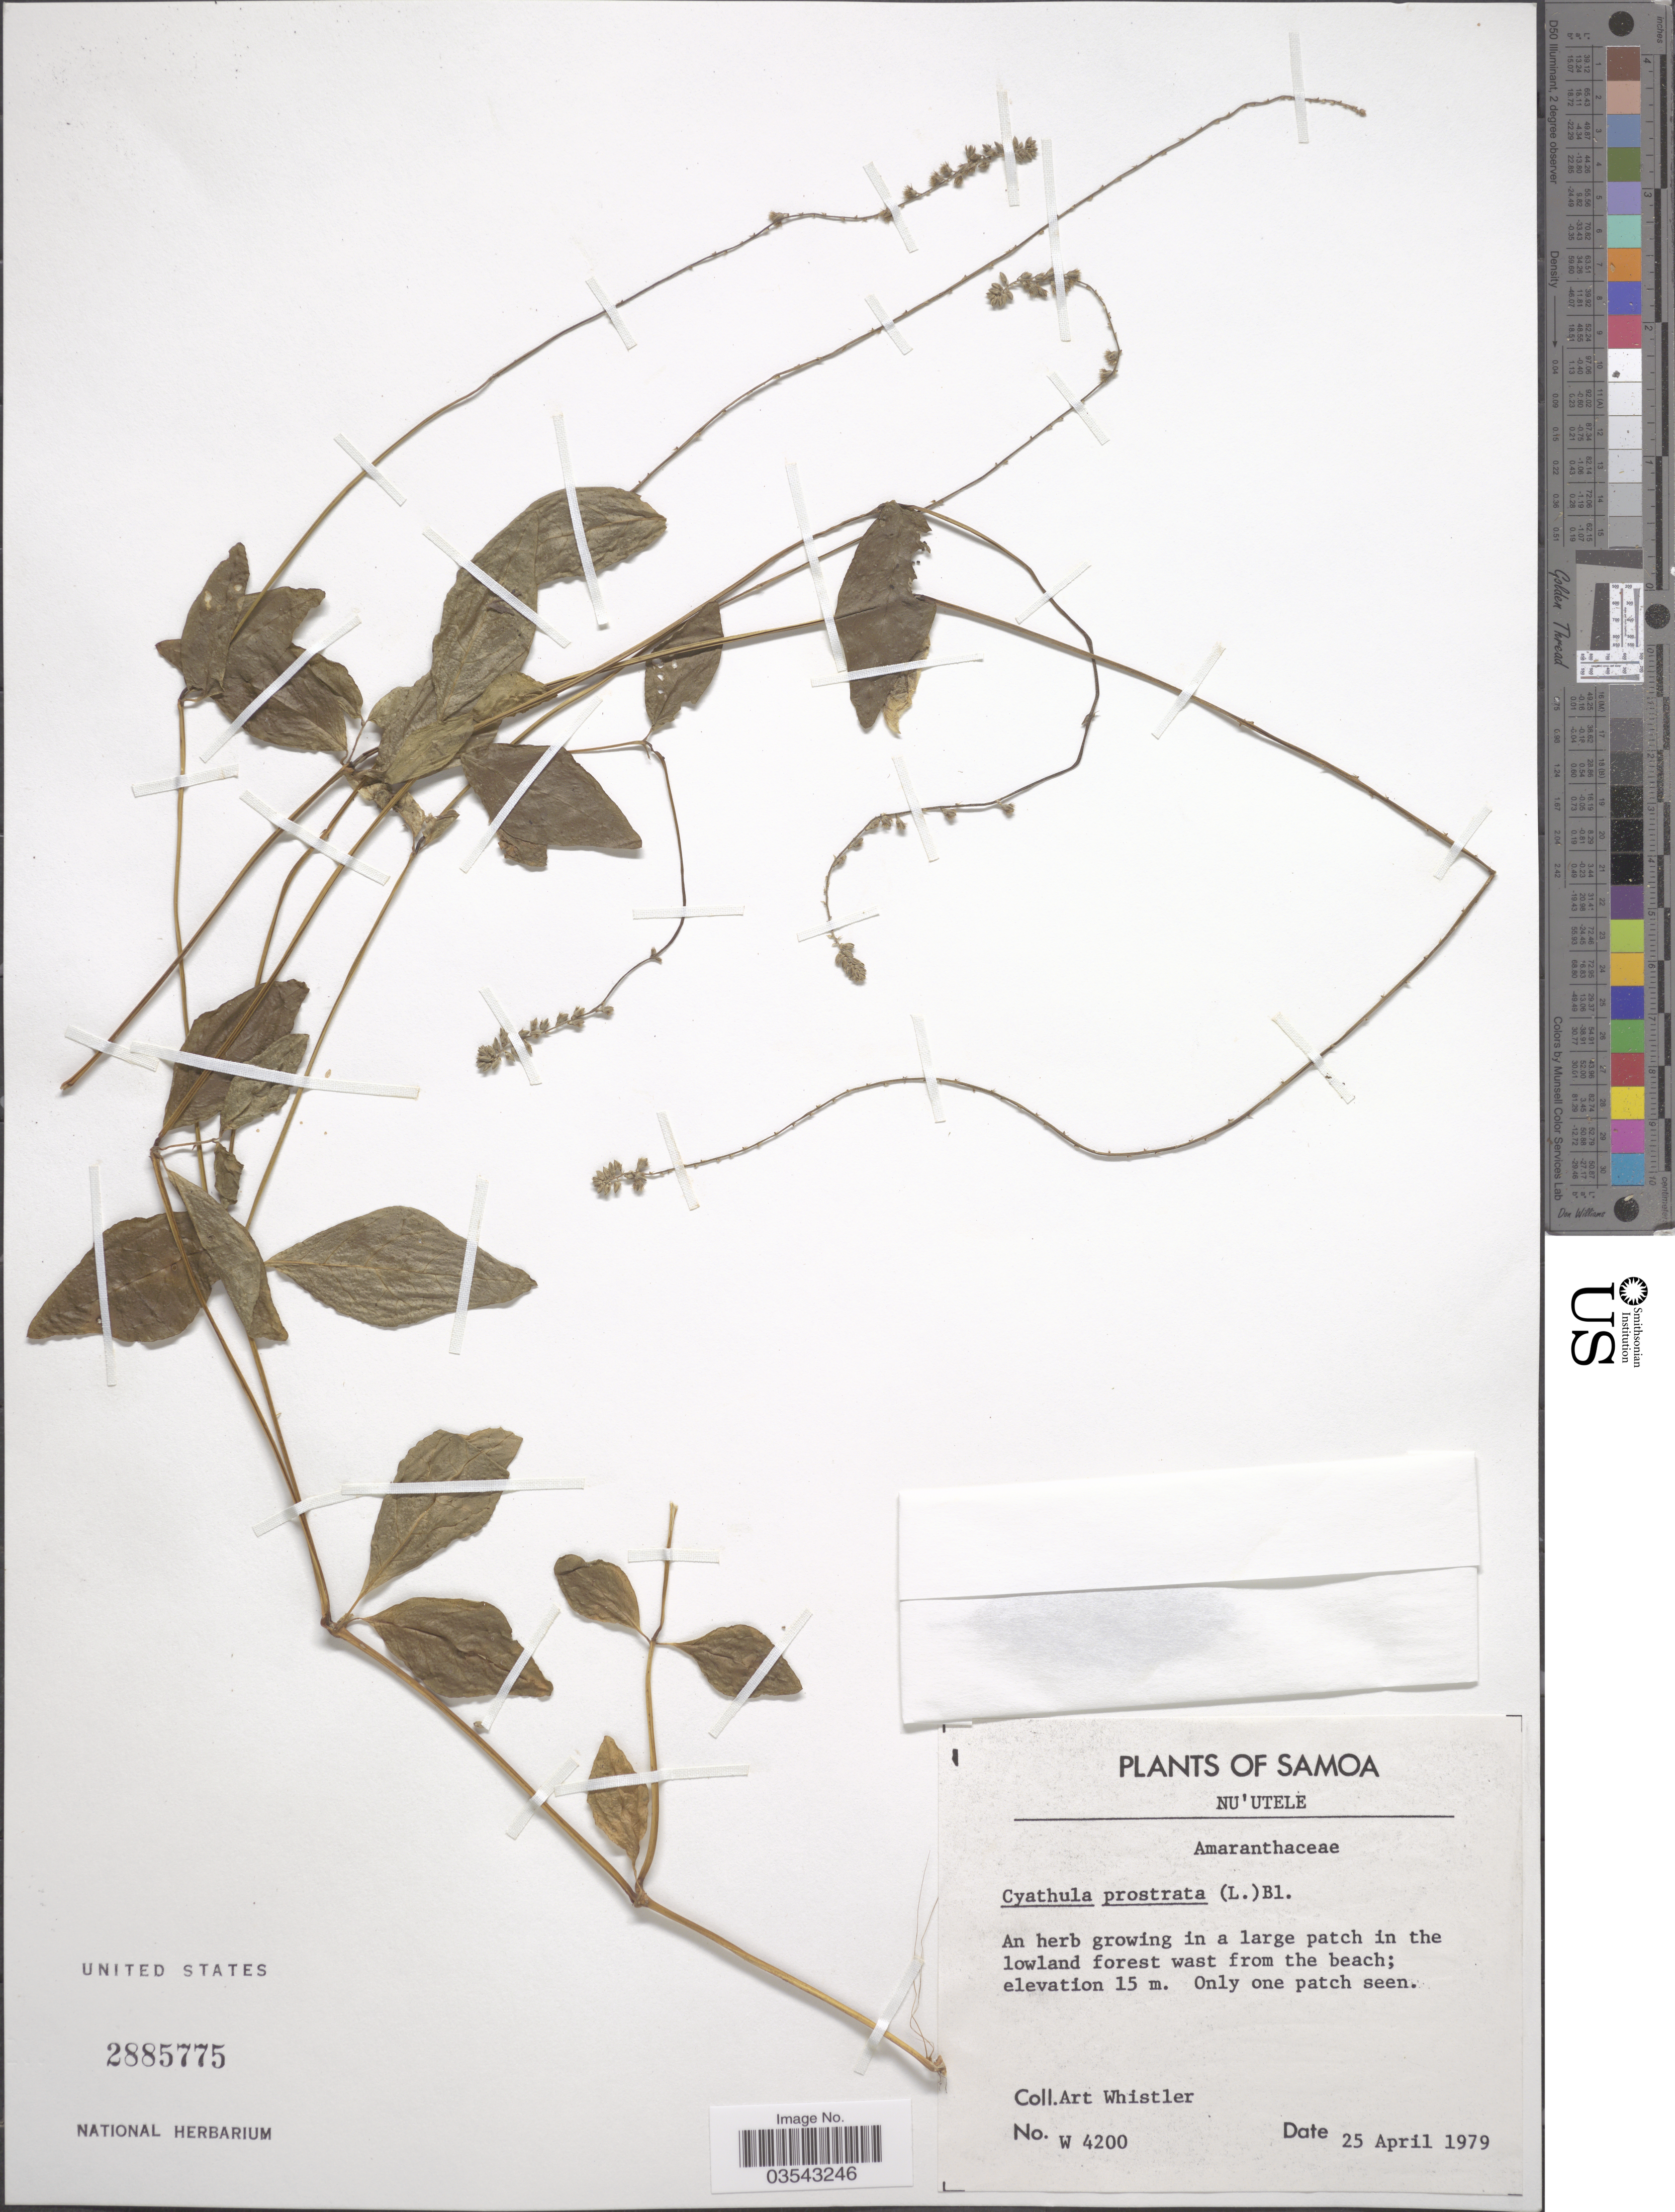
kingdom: Plantae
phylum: Tracheophyta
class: Magnoliopsida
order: Caryophyllales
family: Amaranthaceae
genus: Cyathula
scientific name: Cyathula prostrata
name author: (L.) Blume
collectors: A. Whistler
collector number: W 4200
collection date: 1979-04-25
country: Samoa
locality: Samoa. Nu'utele.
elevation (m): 15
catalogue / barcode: US 2885775